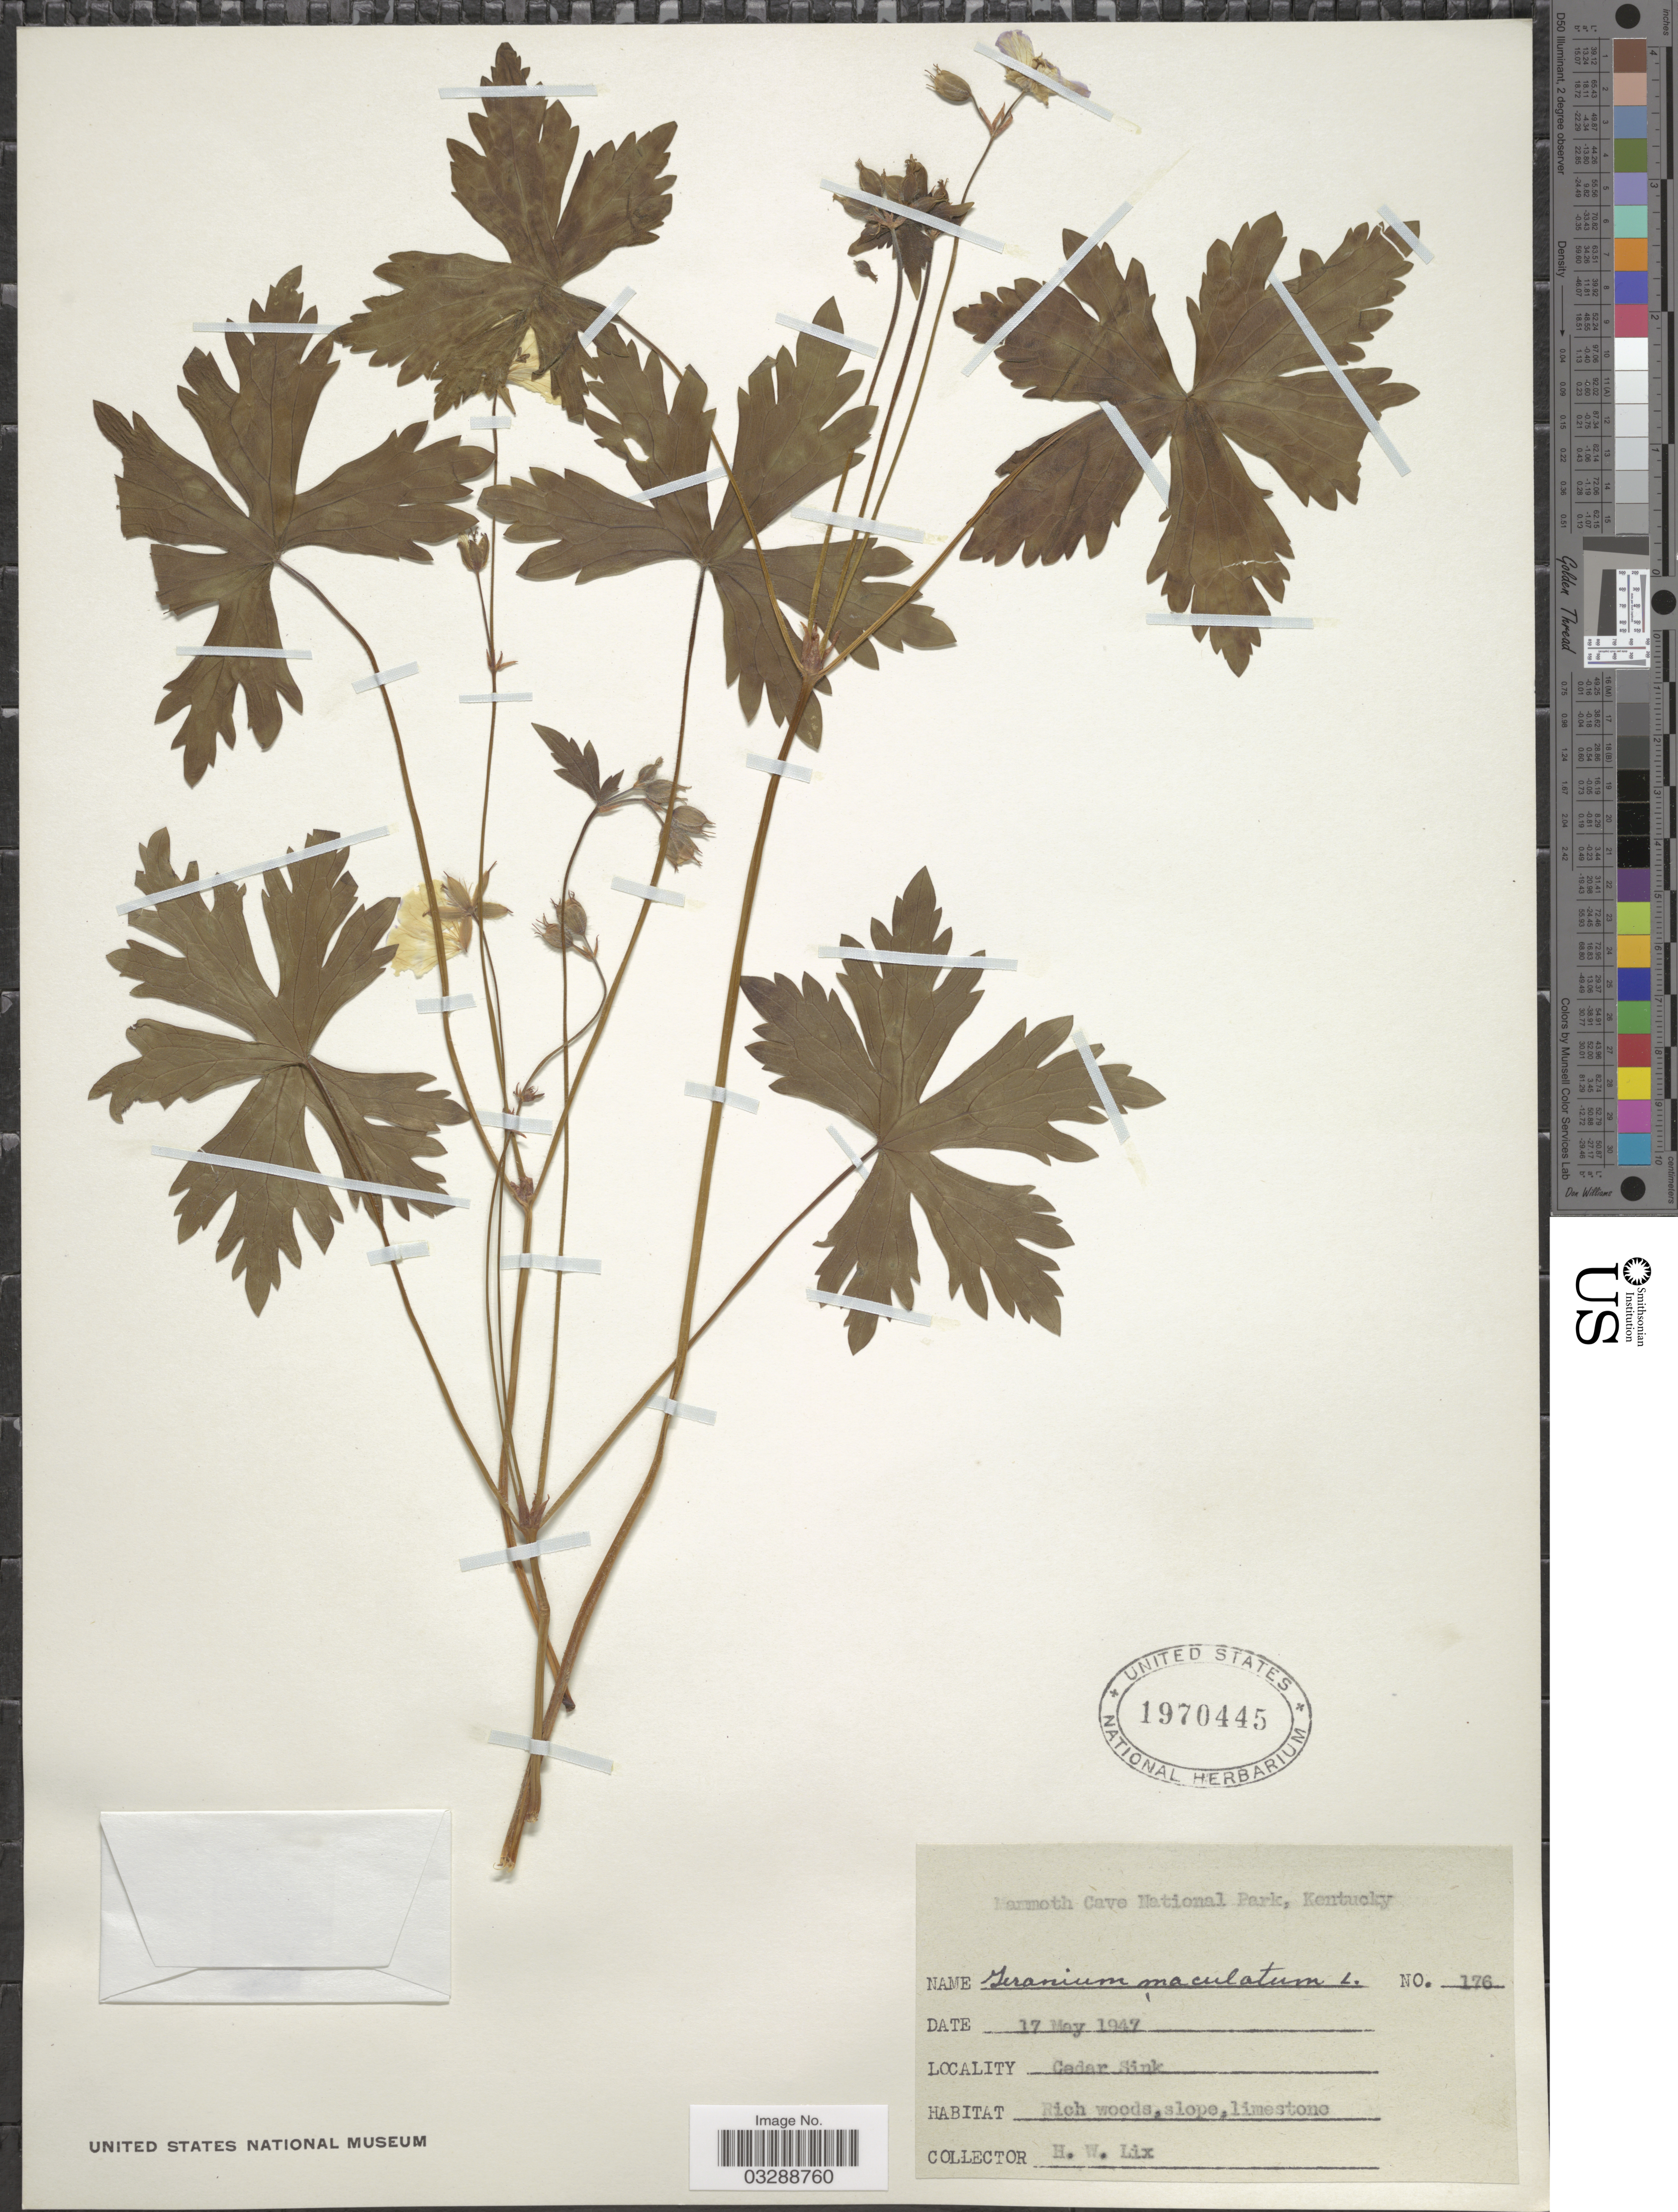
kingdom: Plantae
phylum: Tracheophyta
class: Magnoliopsida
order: Geraniales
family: Geraniaceae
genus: Geranium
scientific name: Geranium maculatum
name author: L.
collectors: H. W. Lix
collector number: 176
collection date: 1947-05-17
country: United States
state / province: Kentucky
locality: Mammoth Cave National Park, Cedar Sink.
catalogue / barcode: US 1970445